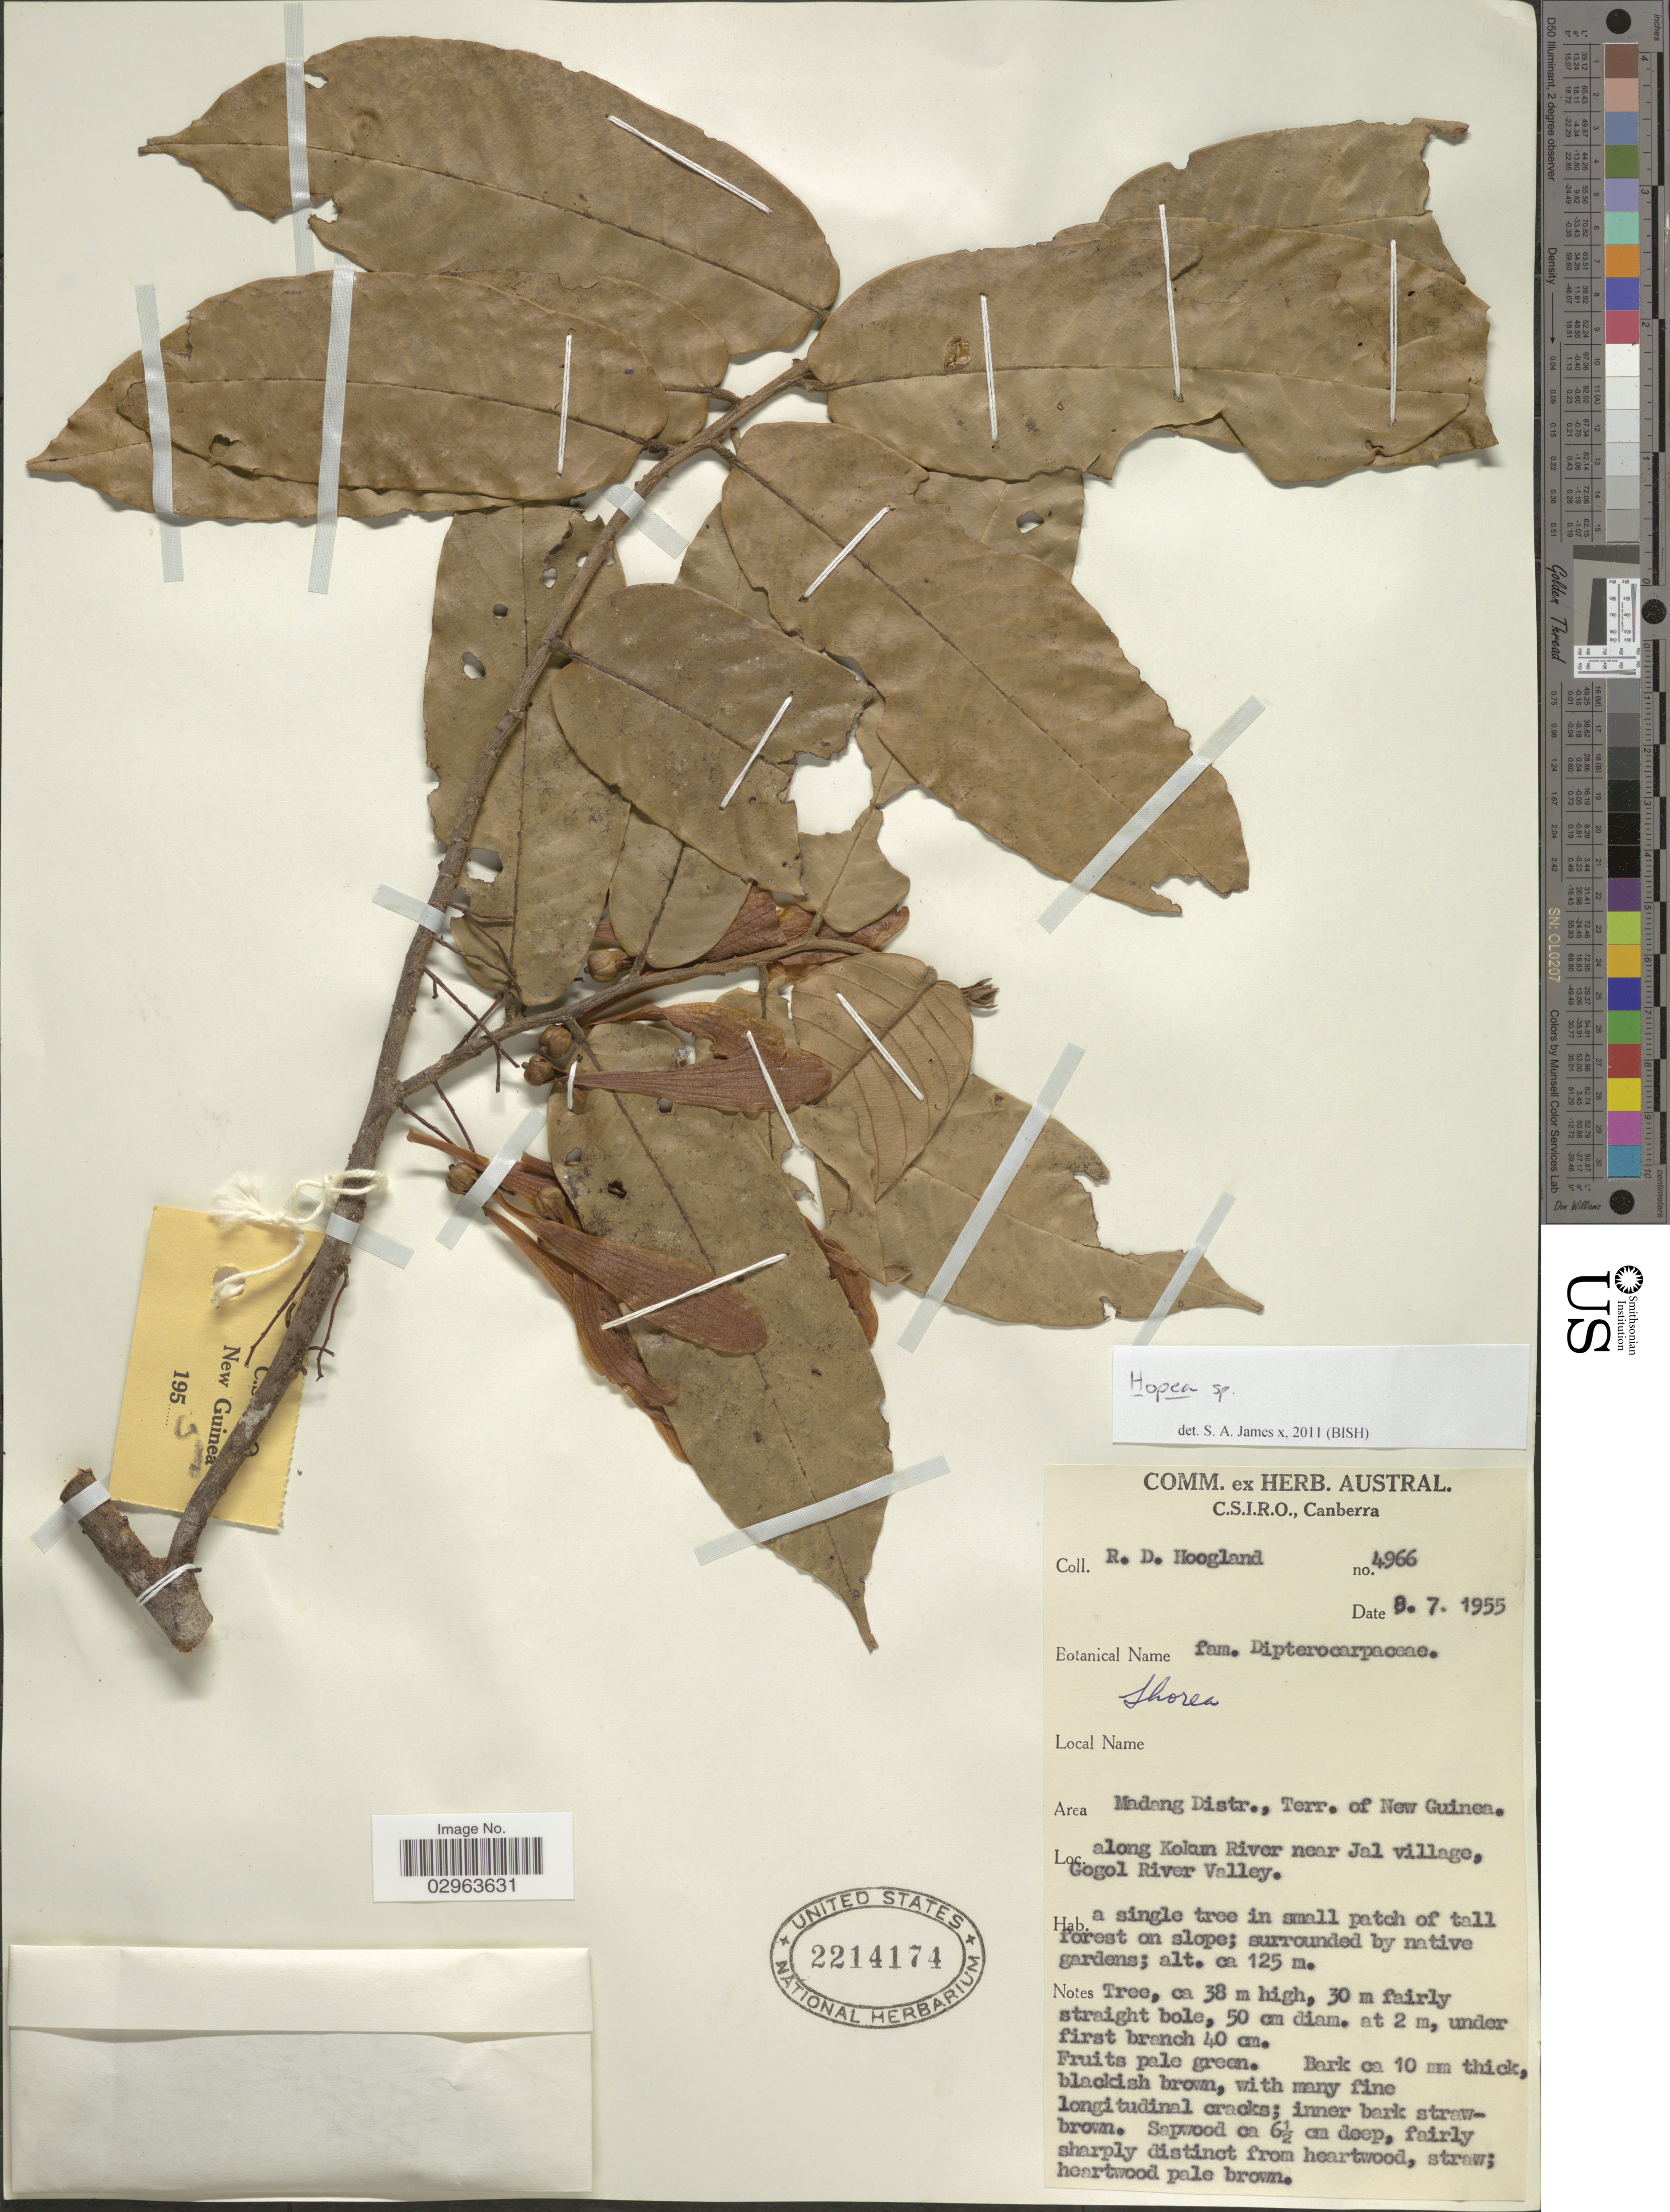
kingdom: Plantae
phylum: Tracheophyta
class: Magnoliopsida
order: Malvales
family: Dipterocarpaceae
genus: Hopea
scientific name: Hopea sp.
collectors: R. D. Hoogland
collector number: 4966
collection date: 1955-07-08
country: Papua New Guinea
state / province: Madang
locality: Madang Distr., Terr. of New Guinea. Along Kokun River near Jal village, Gogol River Valley.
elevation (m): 125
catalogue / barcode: US 2214174